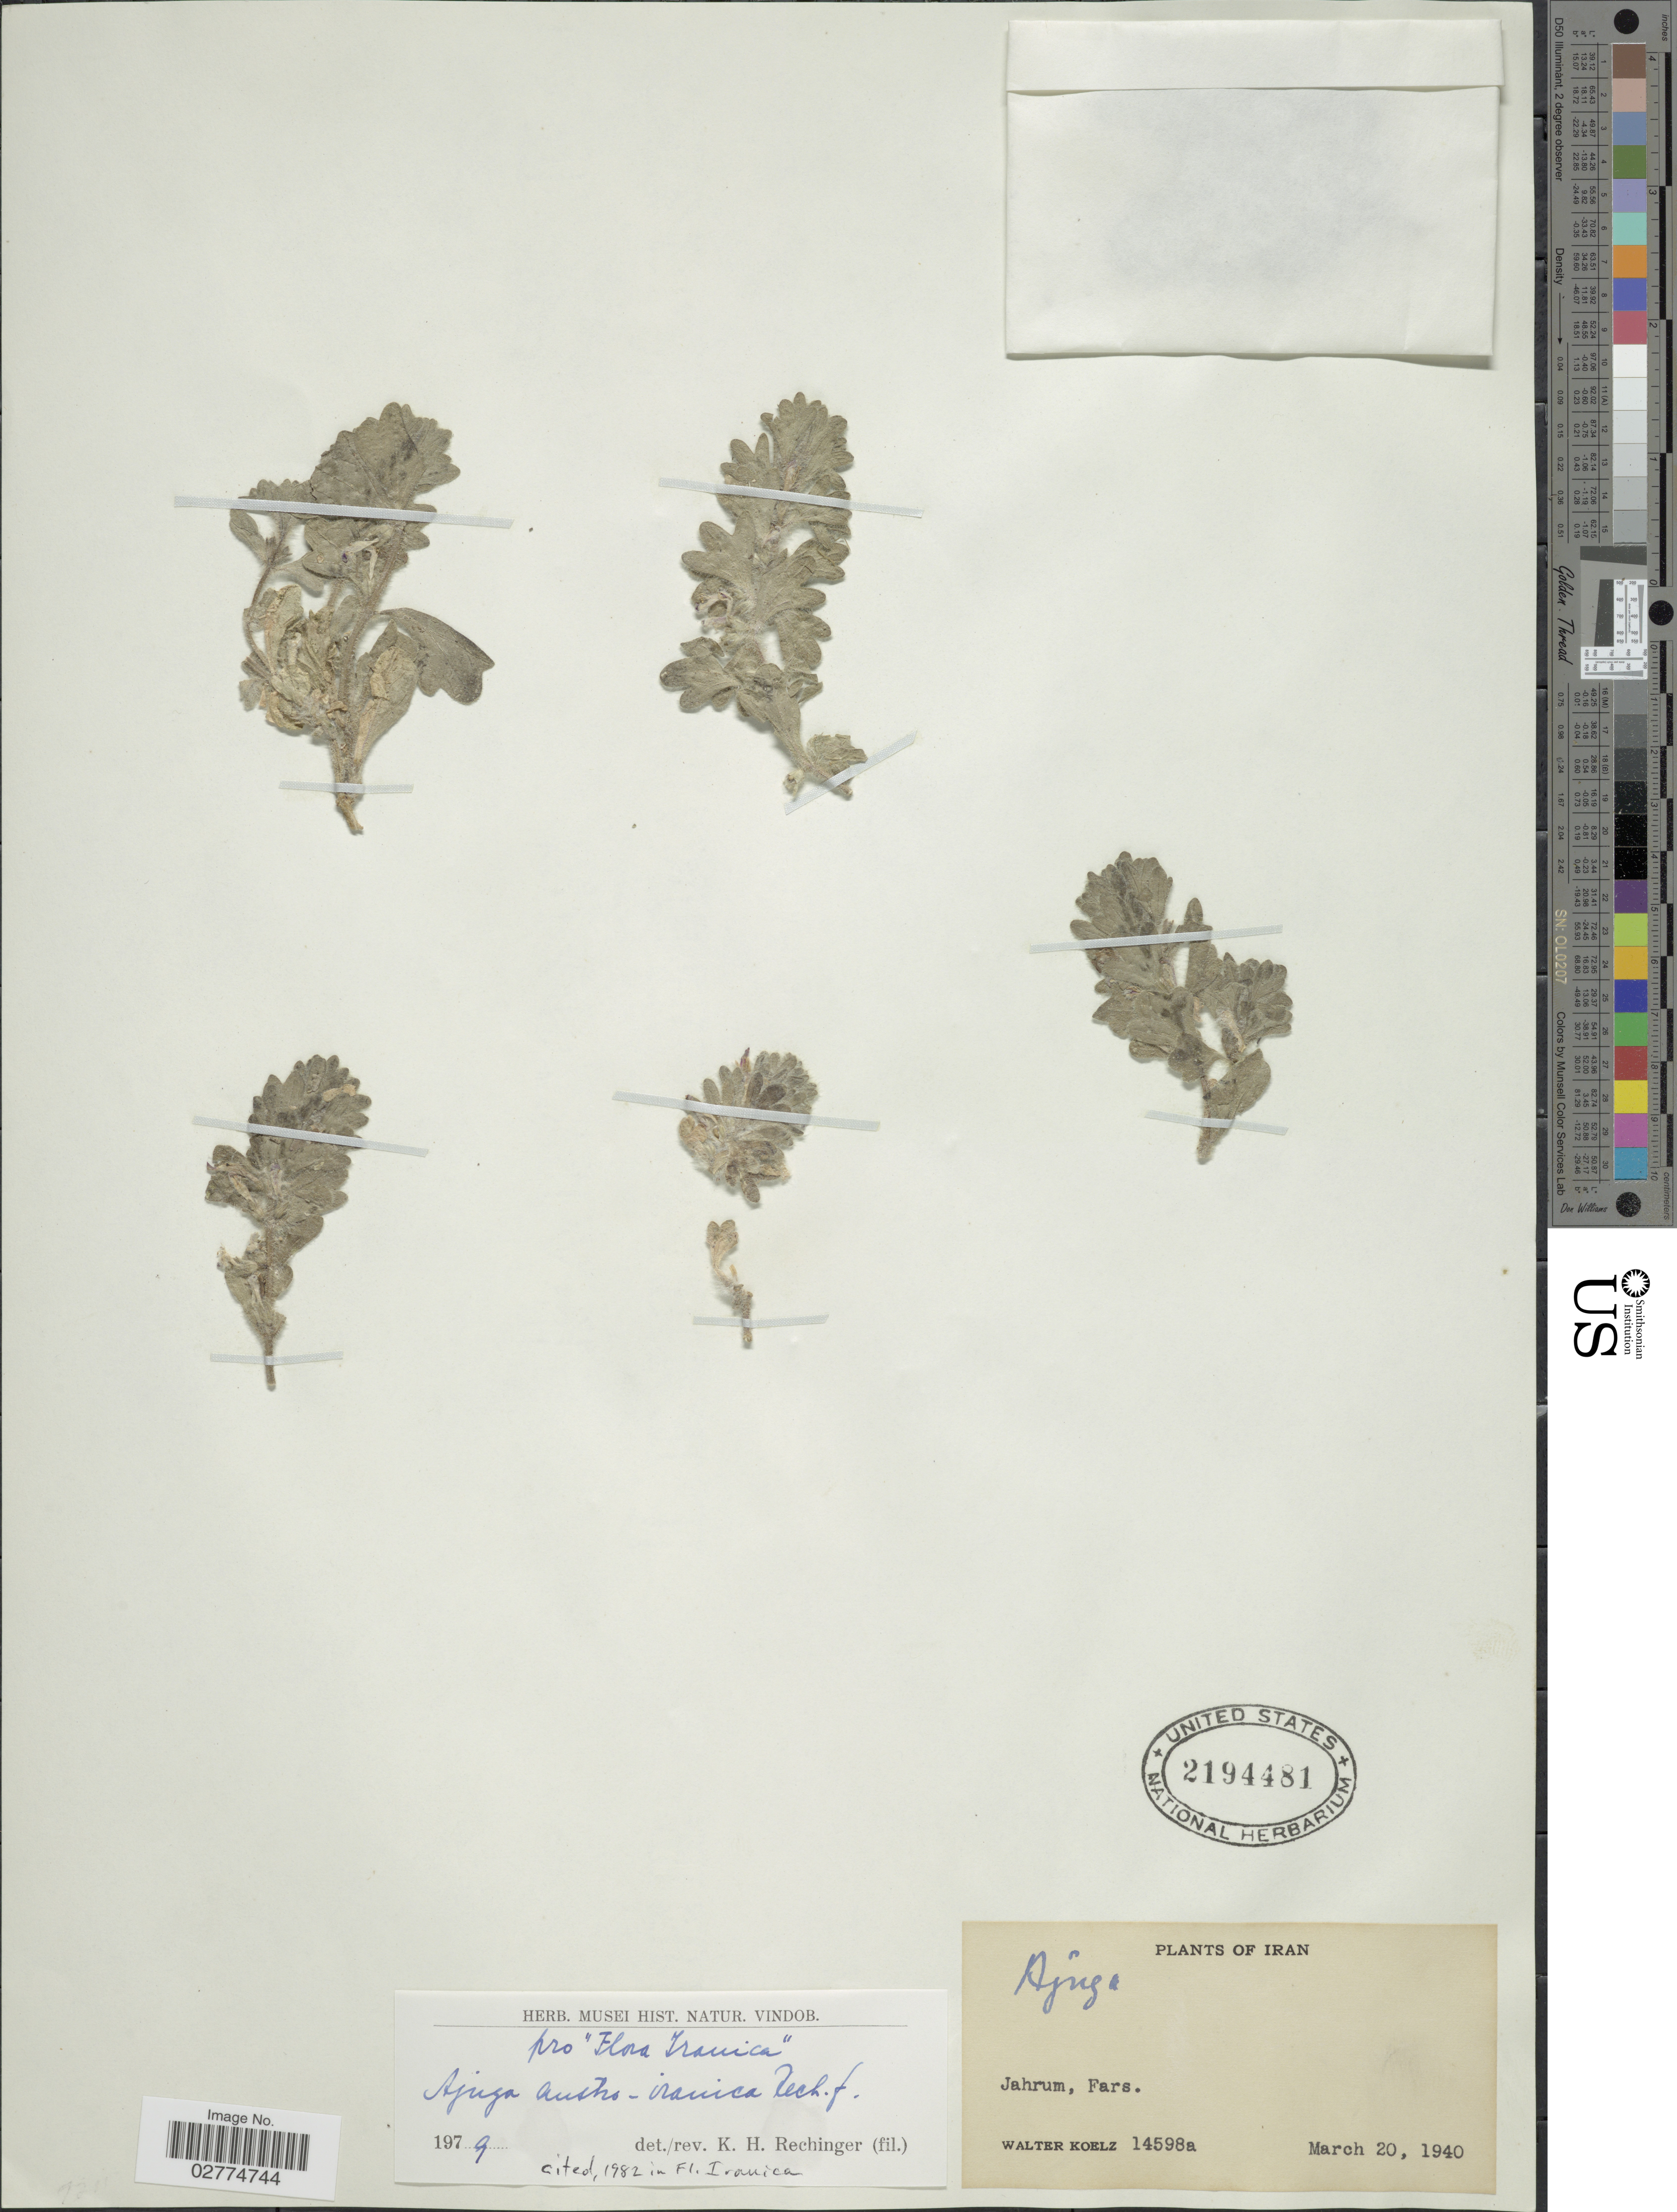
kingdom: Plantae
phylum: Tracheophyta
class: Magnoliopsida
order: Lamiales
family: Lamiaceae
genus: Ajuga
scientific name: Ajuga austroiranica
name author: Rech. f.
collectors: W. N. Koelz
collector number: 14598a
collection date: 1940-03-20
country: Iran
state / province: Fars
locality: Jahrum.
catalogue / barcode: US 2194481